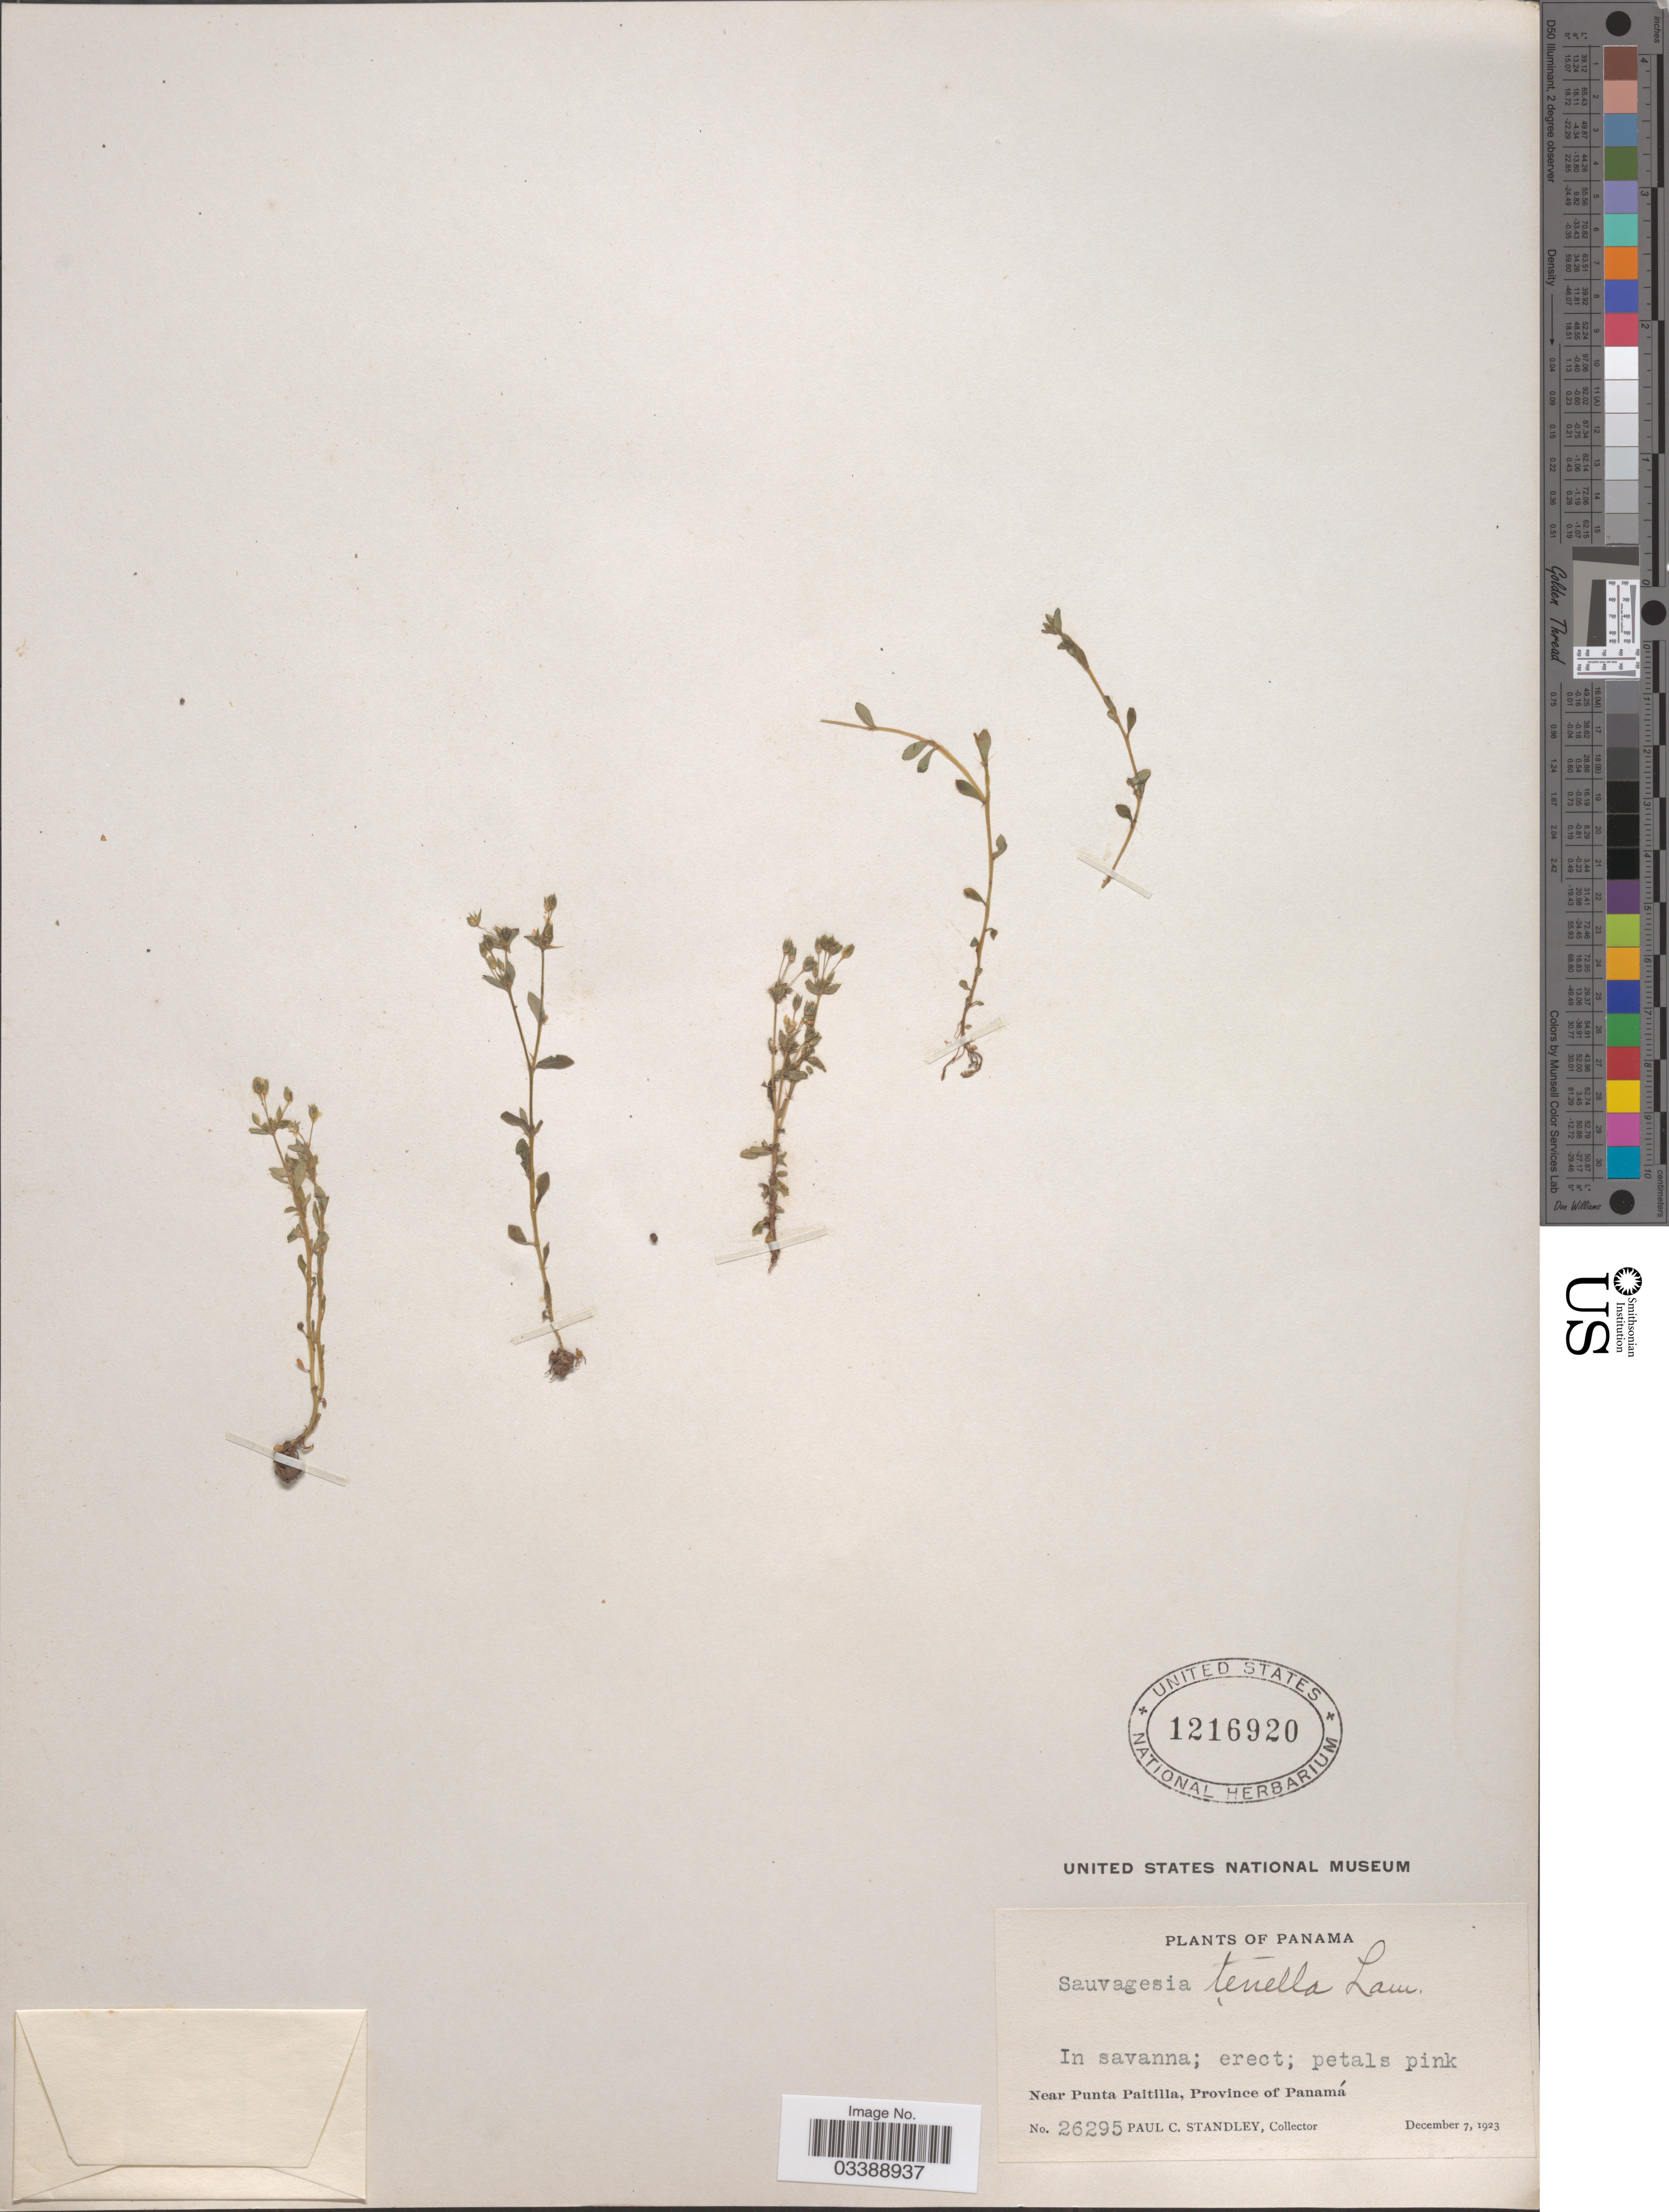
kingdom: Plantae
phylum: Tracheophyta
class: Magnoliopsida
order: Malpighiales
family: Ochnaceae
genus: Sauvagesia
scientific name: Sauvagesia tenella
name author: Lam.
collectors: P. C. Standley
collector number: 26295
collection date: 1923-12-07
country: Panama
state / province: Panamá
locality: Near Punta Paitilla.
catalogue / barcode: US 1216920